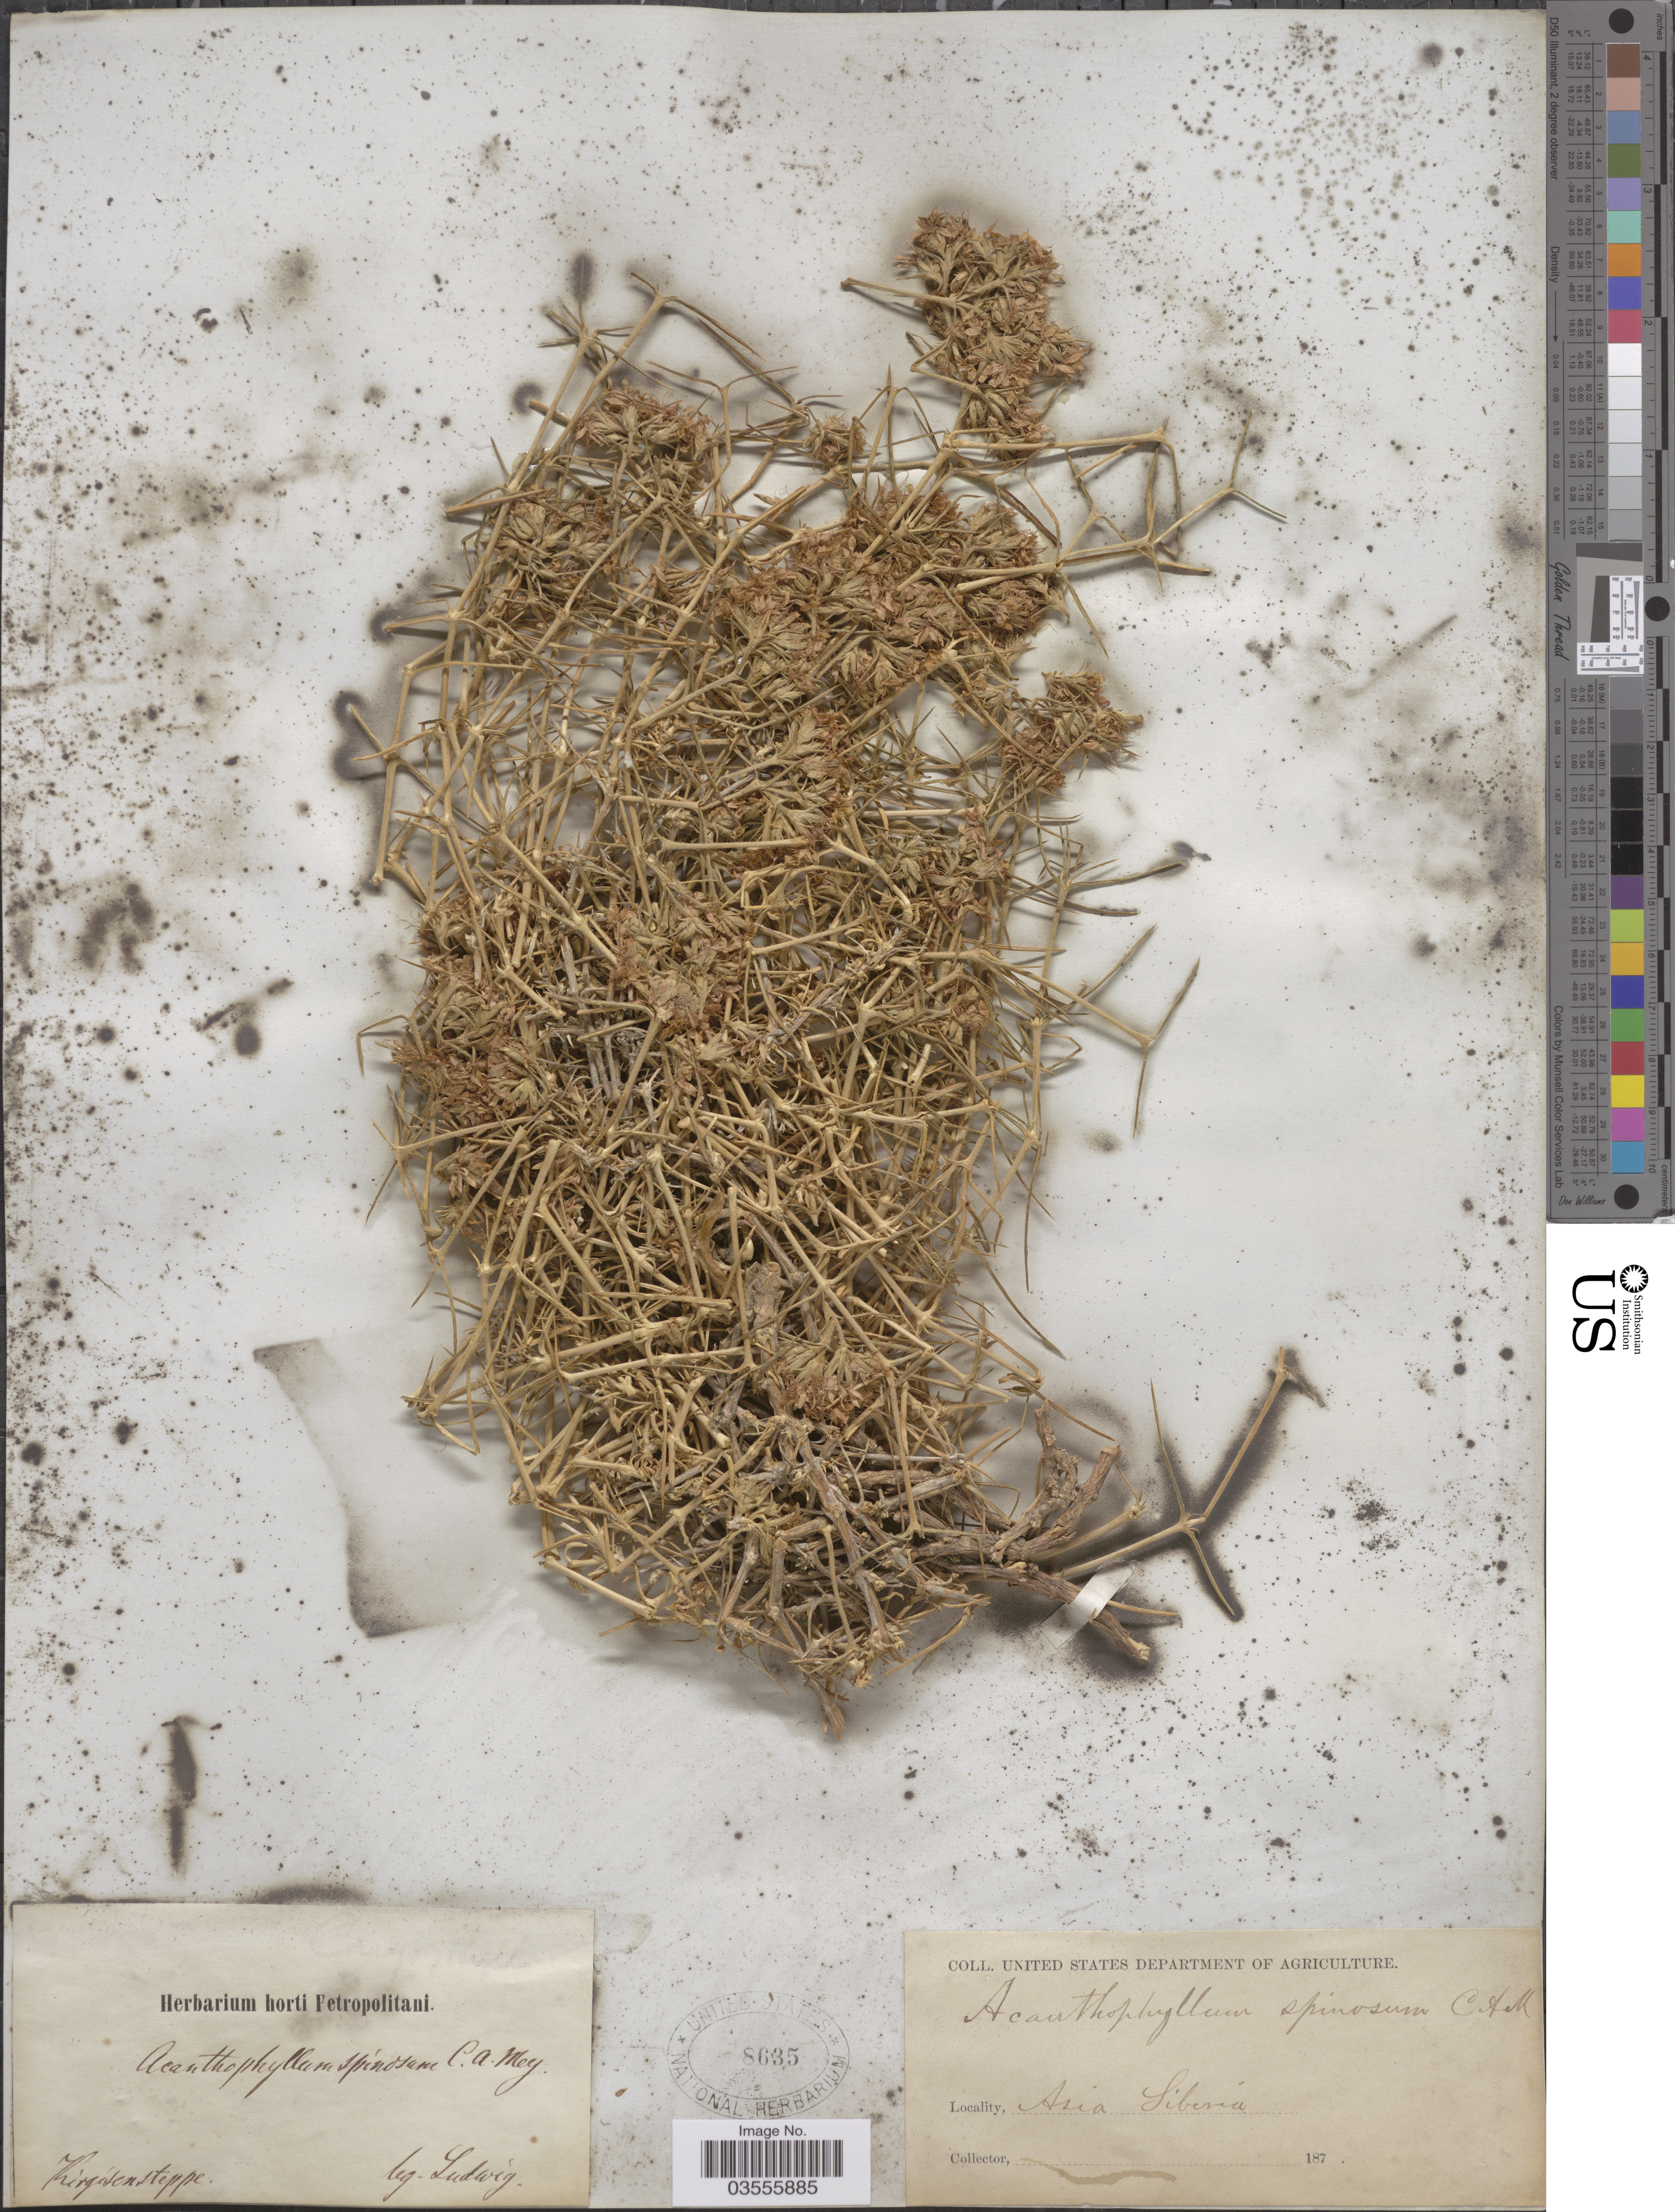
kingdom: Plantae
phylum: Tracheophyta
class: Magnoliopsida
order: Caryophyllales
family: Caryophyllaceae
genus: Acanthophyllum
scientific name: Acanthophyllum spinosum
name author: C.A. Mey.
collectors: Ludwig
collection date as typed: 187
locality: Kirgisensteppe. Asia Siberia.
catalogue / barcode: US 8635